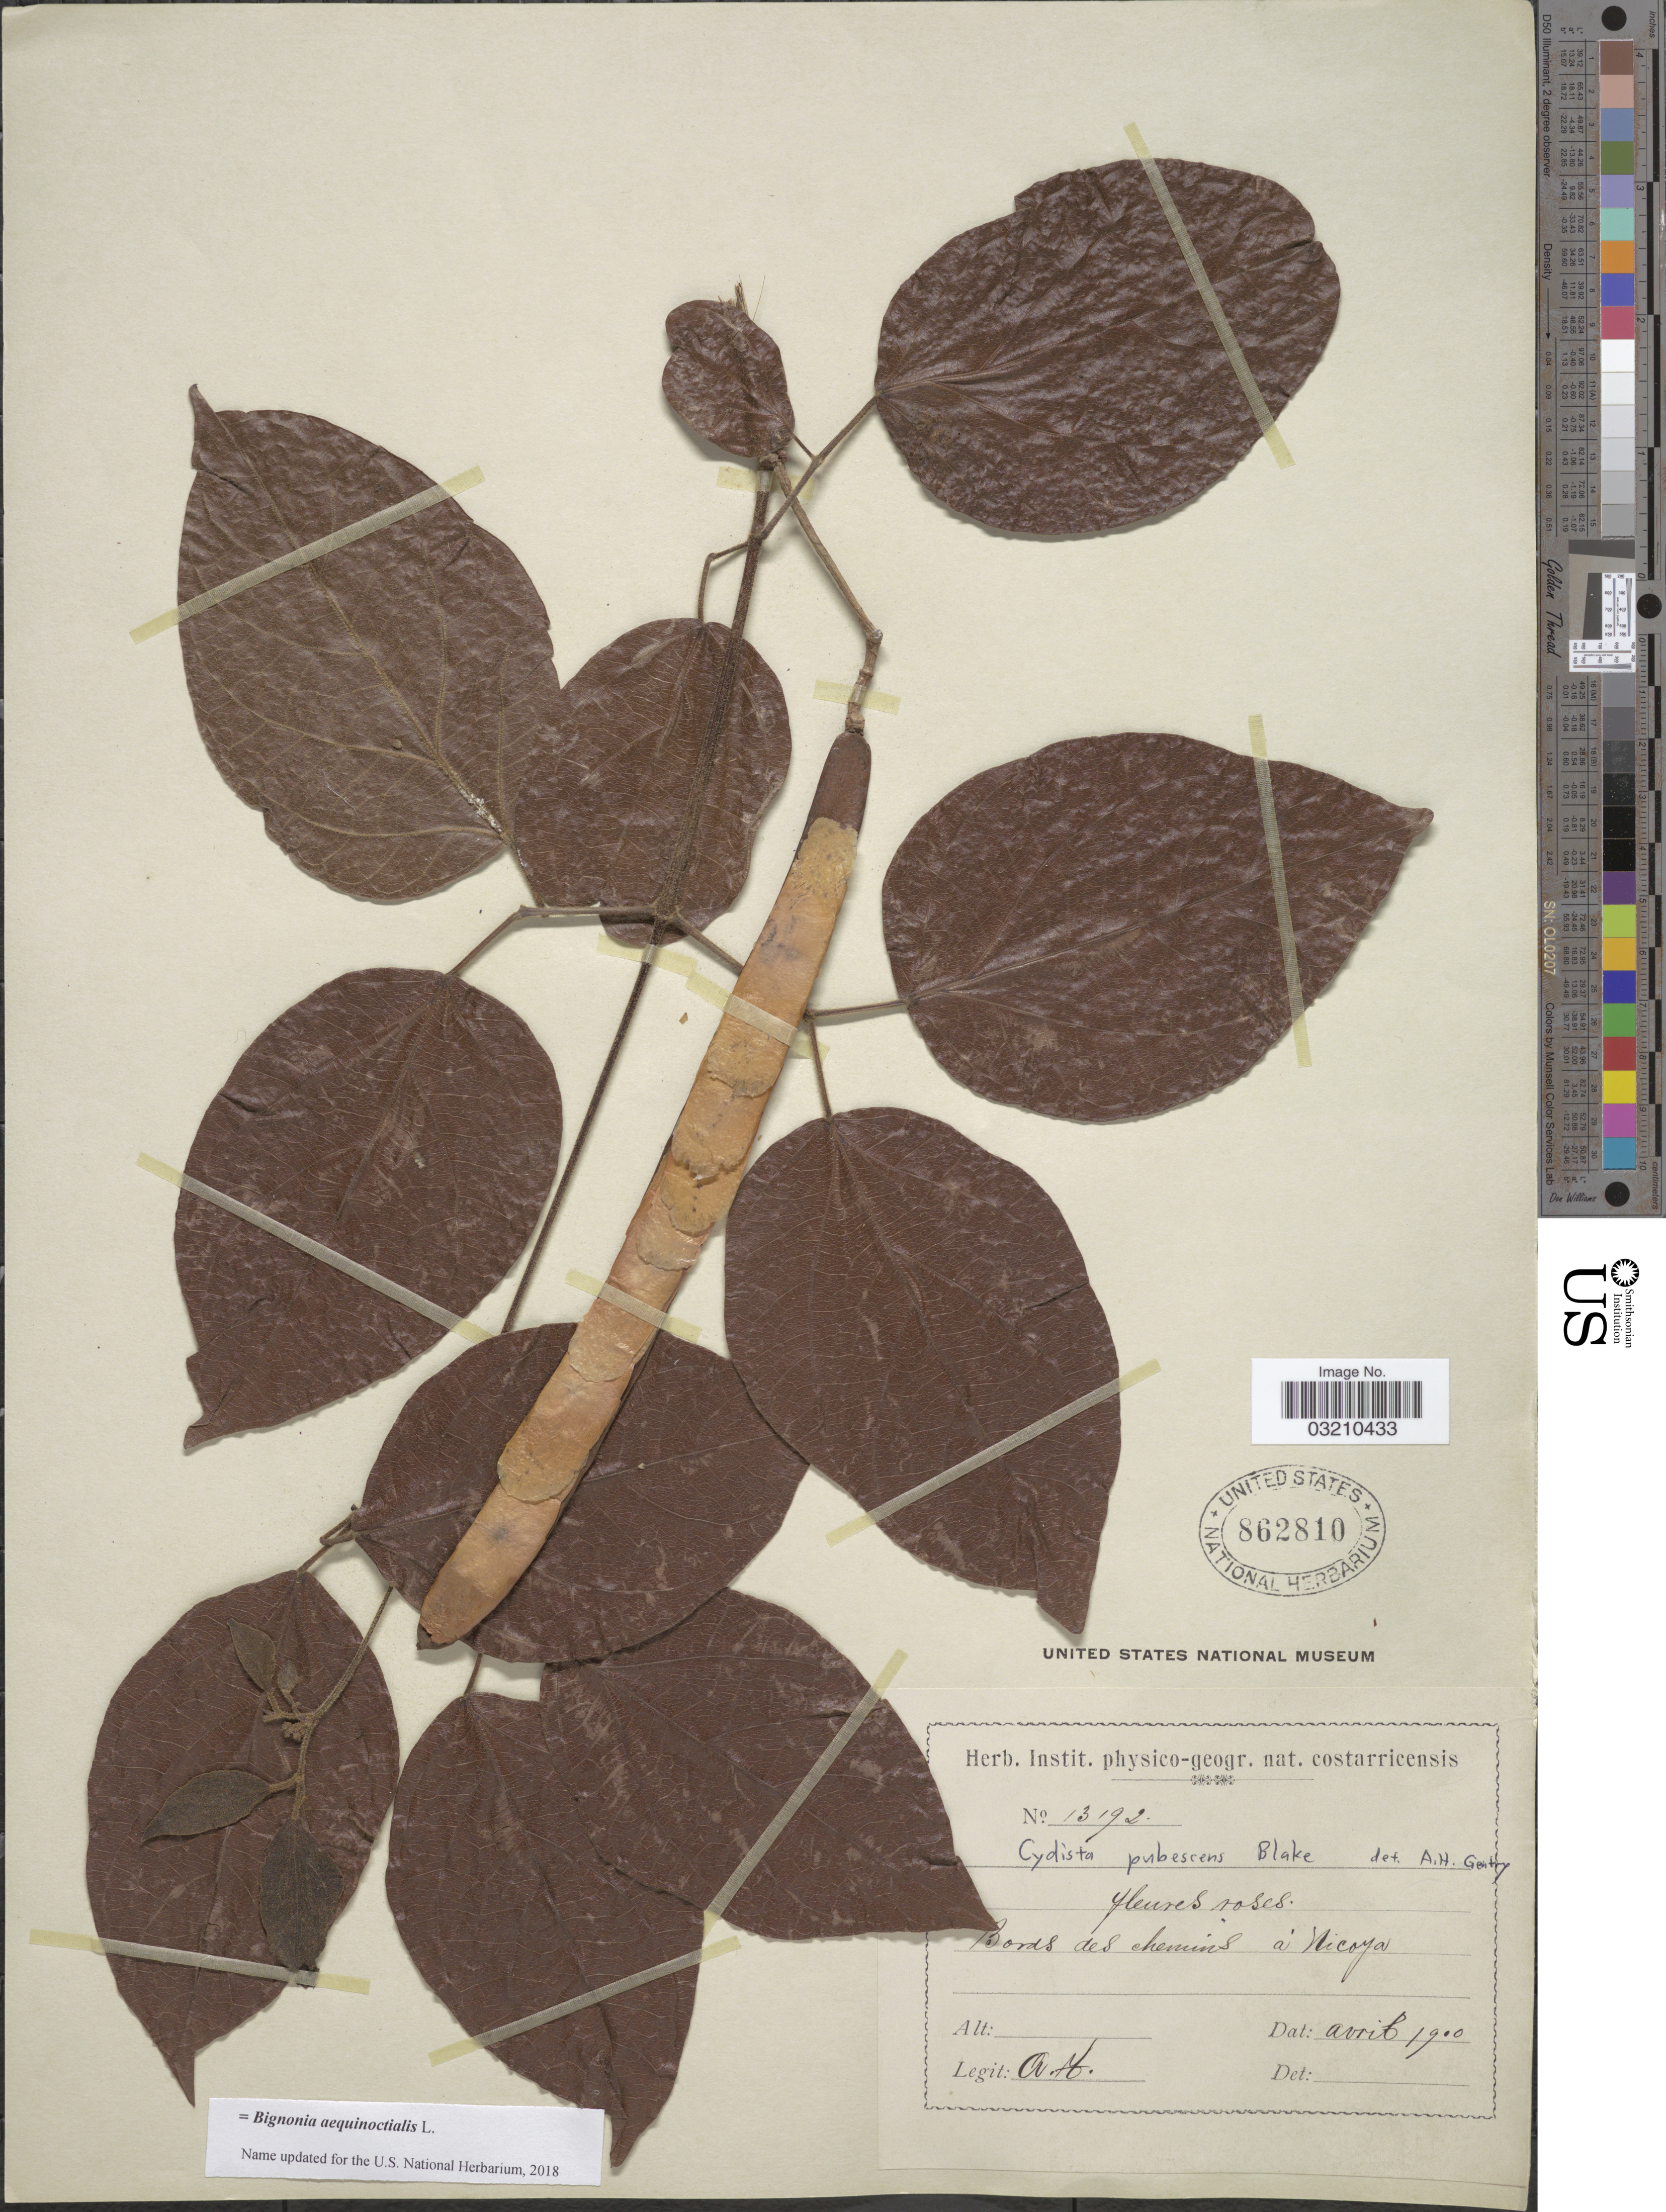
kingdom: Plantae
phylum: Tracheophyta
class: Magnoliopsida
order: Lamiales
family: Bignoniaceae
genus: Bignonia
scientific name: Bignonia aequinoctialis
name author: L.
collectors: A. T.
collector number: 13192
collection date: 1900-04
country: Costa Rica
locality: Bords des chemins à Nicoya.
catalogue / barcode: US 862810